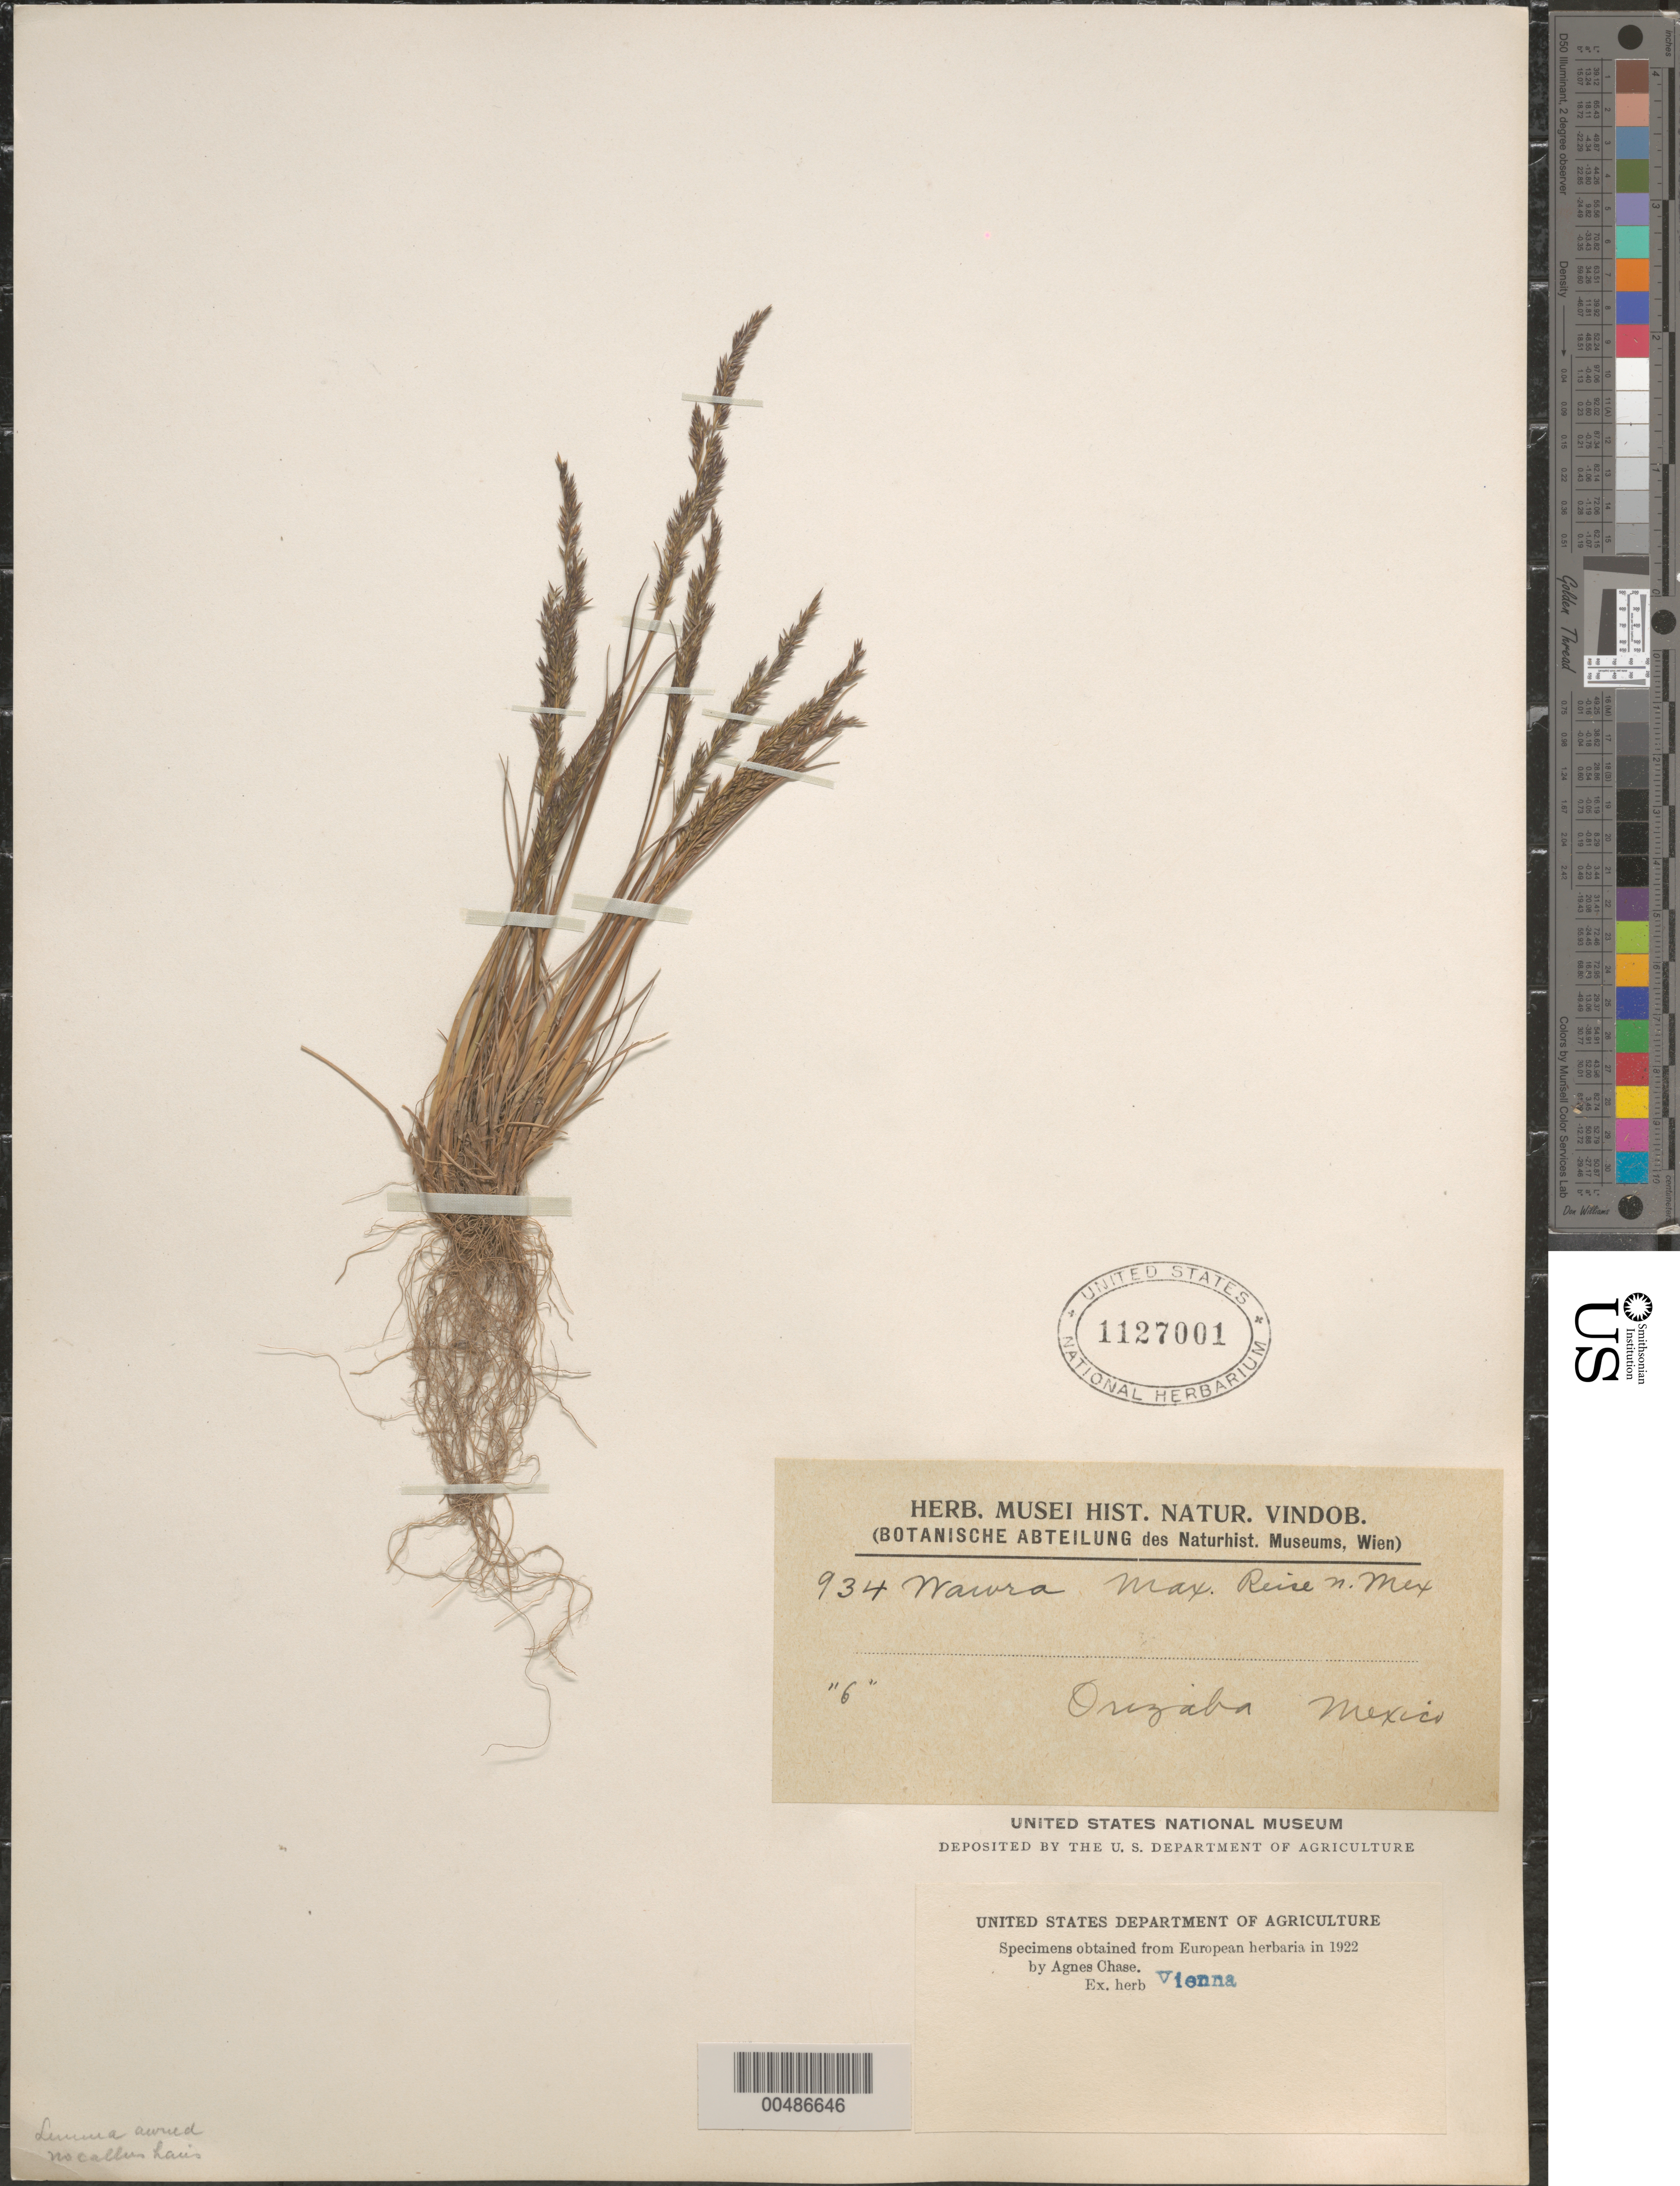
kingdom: Plantae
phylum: Tracheophyta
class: Liliopsida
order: Poales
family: Poaceae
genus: Agrostis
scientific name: Agrostis tolucensis Kunth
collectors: H. Wawra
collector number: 934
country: Mexico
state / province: Veracruz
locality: Orizaba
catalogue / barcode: US 1127001